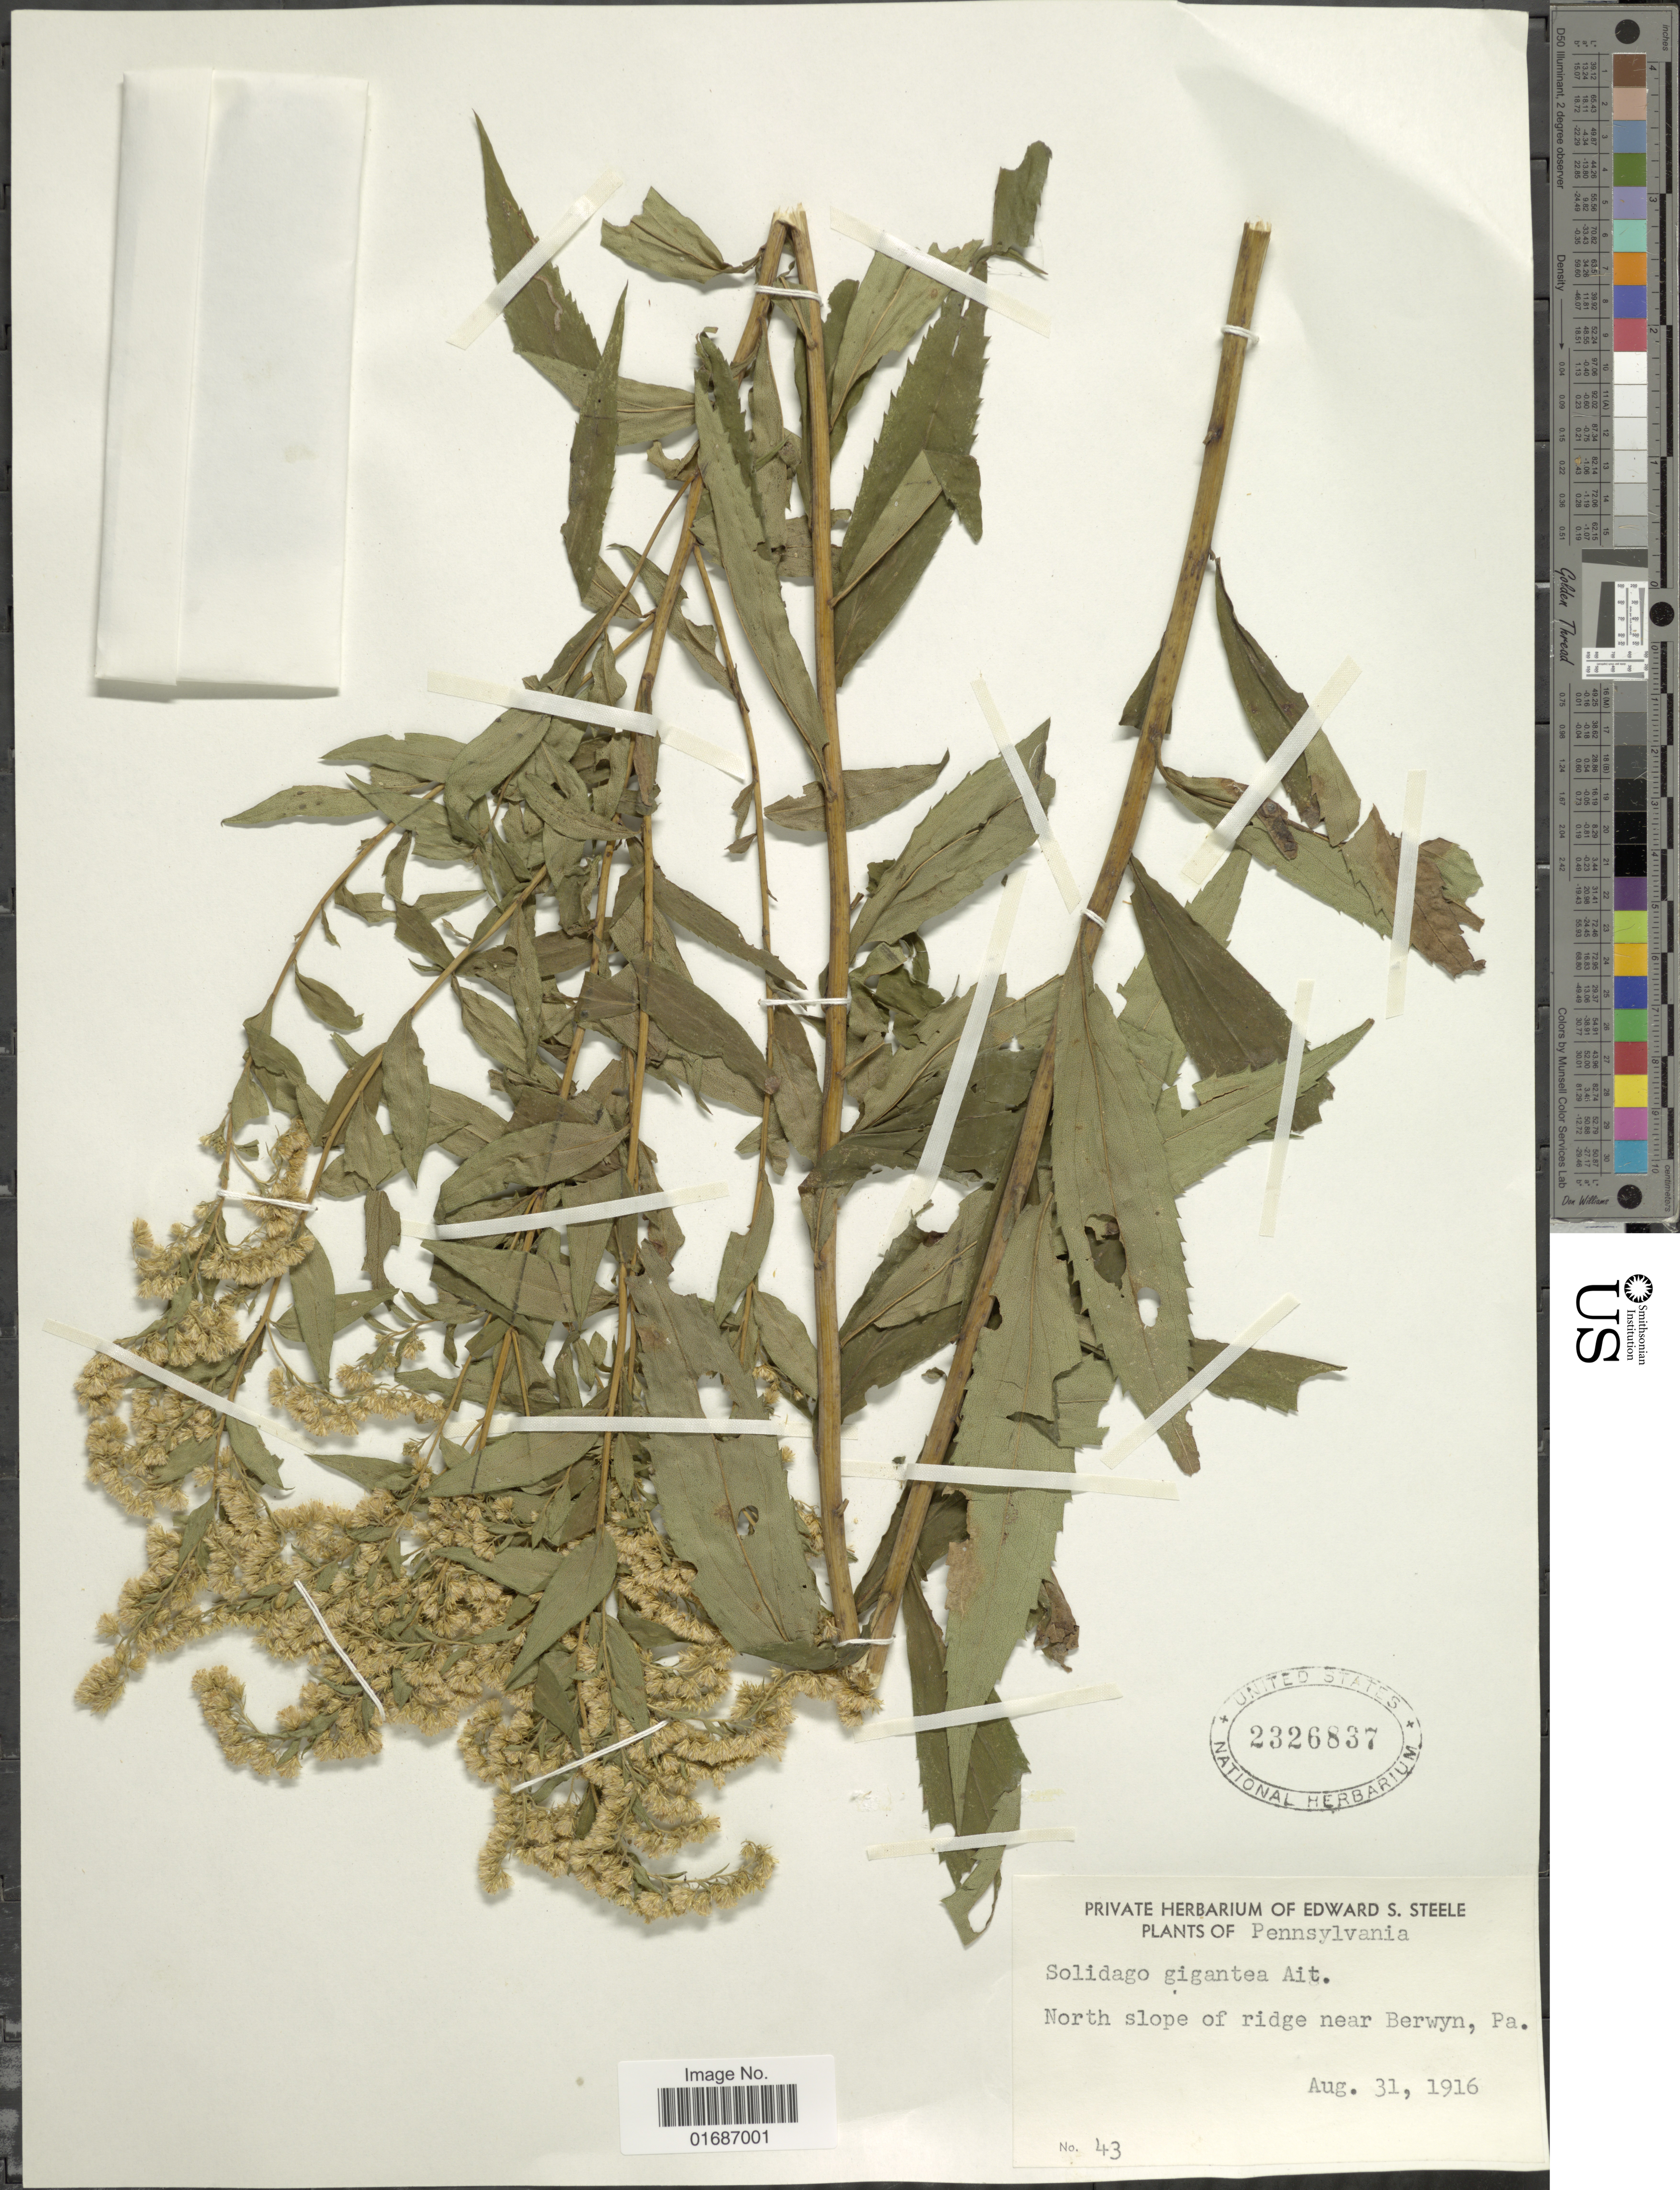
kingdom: Plantae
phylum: Tracheophyta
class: Magnoliopsida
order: Asterales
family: Asteraceae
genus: Solidago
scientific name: Solidago gigantea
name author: Aiton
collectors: ex herb. Edward S. Steele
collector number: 43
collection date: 1916-08-31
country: United States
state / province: Pennsylvania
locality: North slope of ridge near Berwyn, Pa.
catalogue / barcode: US 2326837